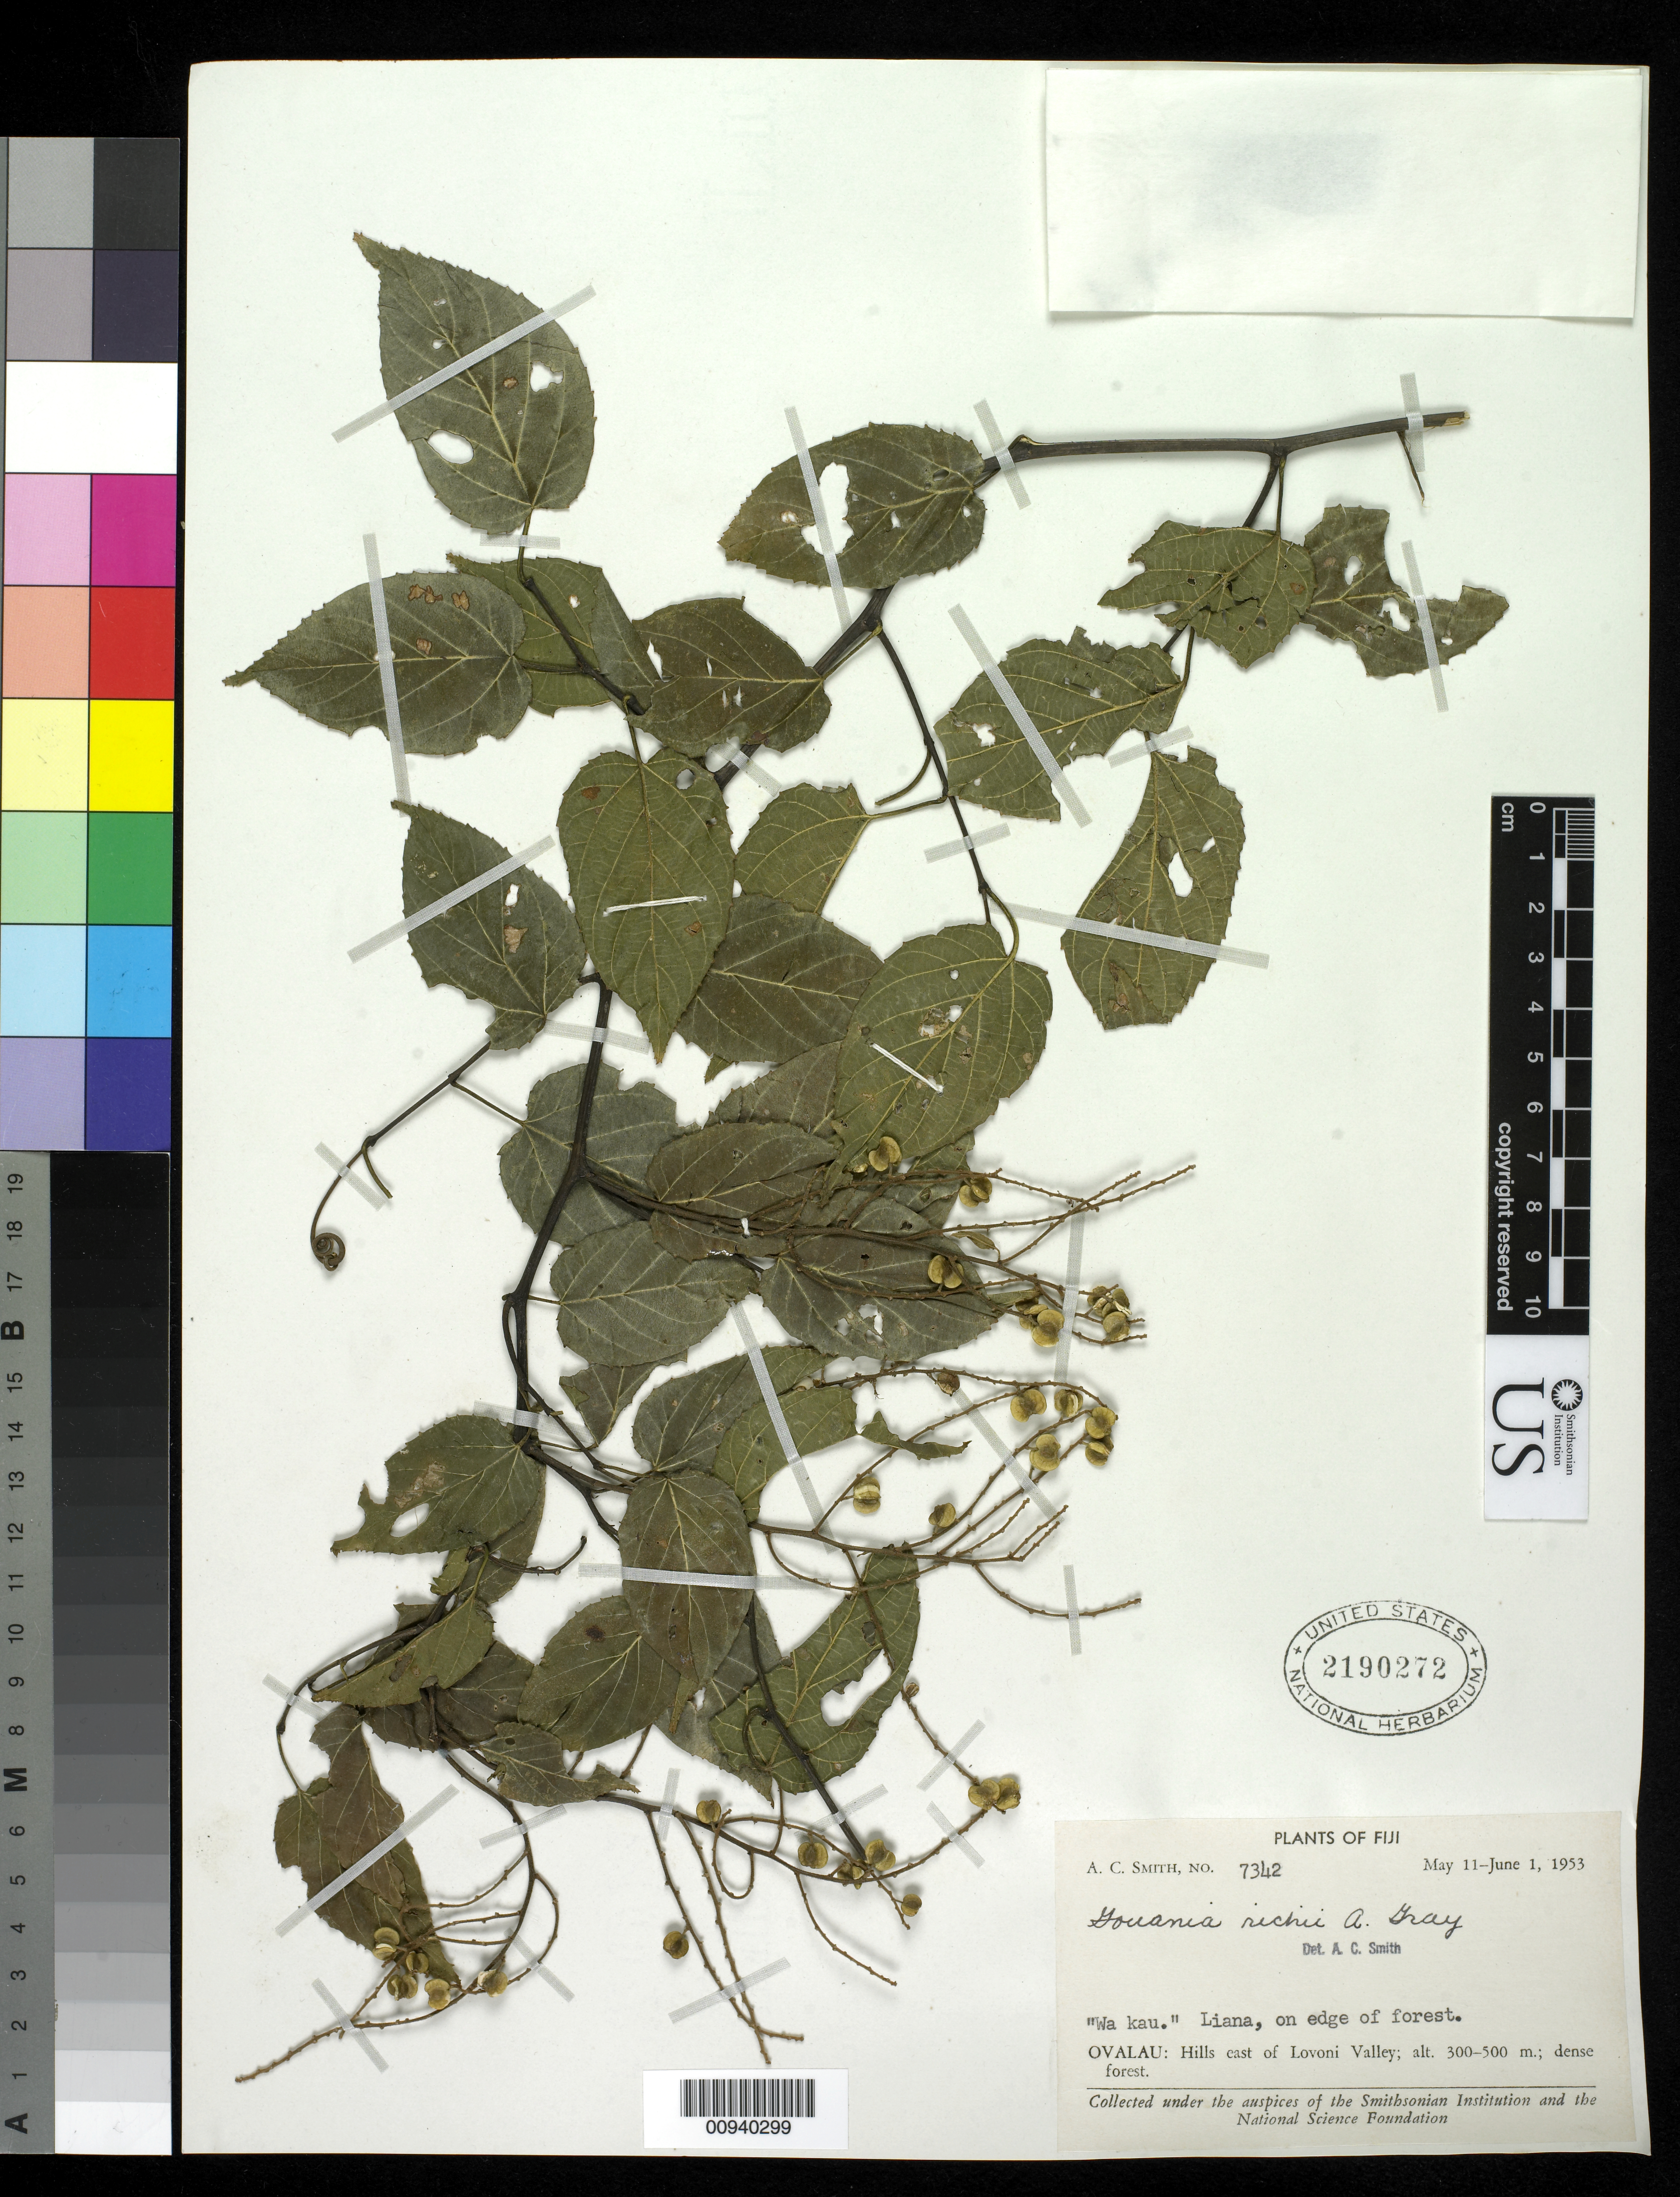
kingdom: Plantae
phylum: Tracheophyta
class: Magnoliopsida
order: Rosales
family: Rhamnaceae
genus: Gouania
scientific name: Gouania richii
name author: A. Gray in Wilkes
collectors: C. A. Smith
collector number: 7342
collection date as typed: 11 May 1953 to 01 Jun 1953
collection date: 1953-05-11/1953-06-01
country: Fiji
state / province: Eastern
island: Ovalau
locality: Liana, on edge of forest.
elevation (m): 300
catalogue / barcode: US 2190272